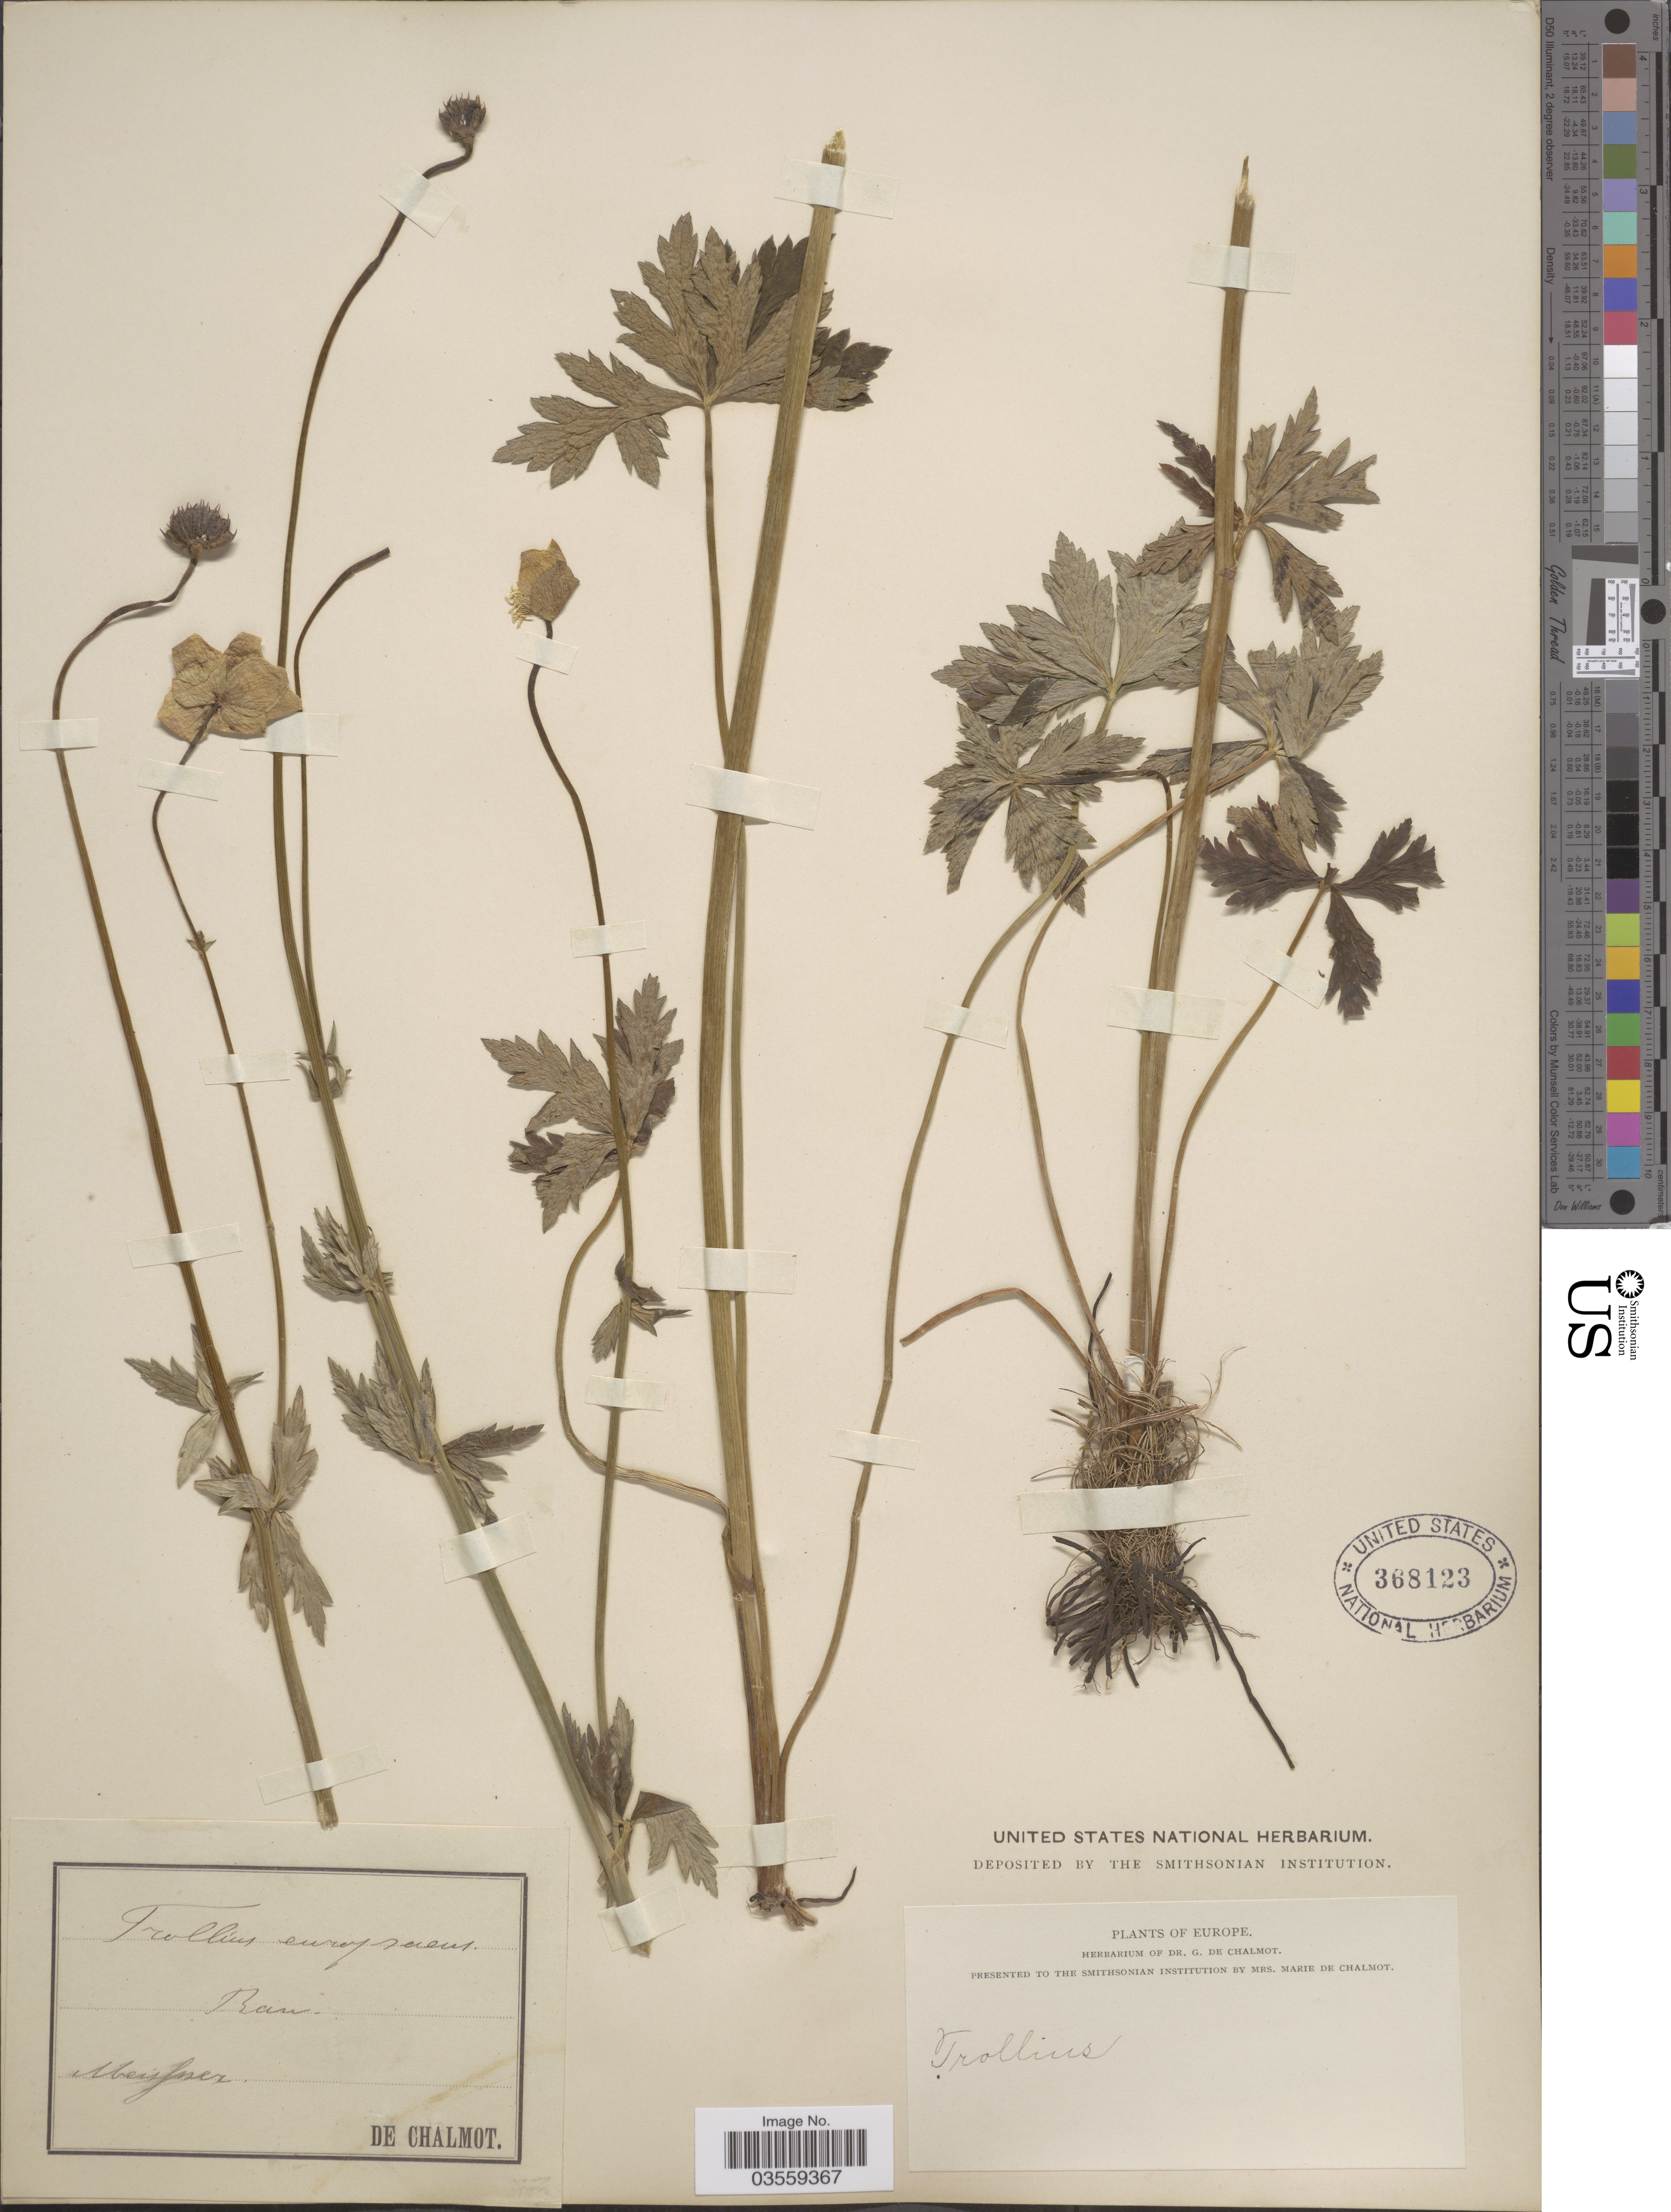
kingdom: Plantae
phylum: Tracheophyta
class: Magnoliopsida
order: Ranunculales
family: Ranunculaceae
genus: Trollius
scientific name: Trollius europaeus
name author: L.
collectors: G. de Chalmot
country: Germany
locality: Europe. Meissner.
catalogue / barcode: US 368123